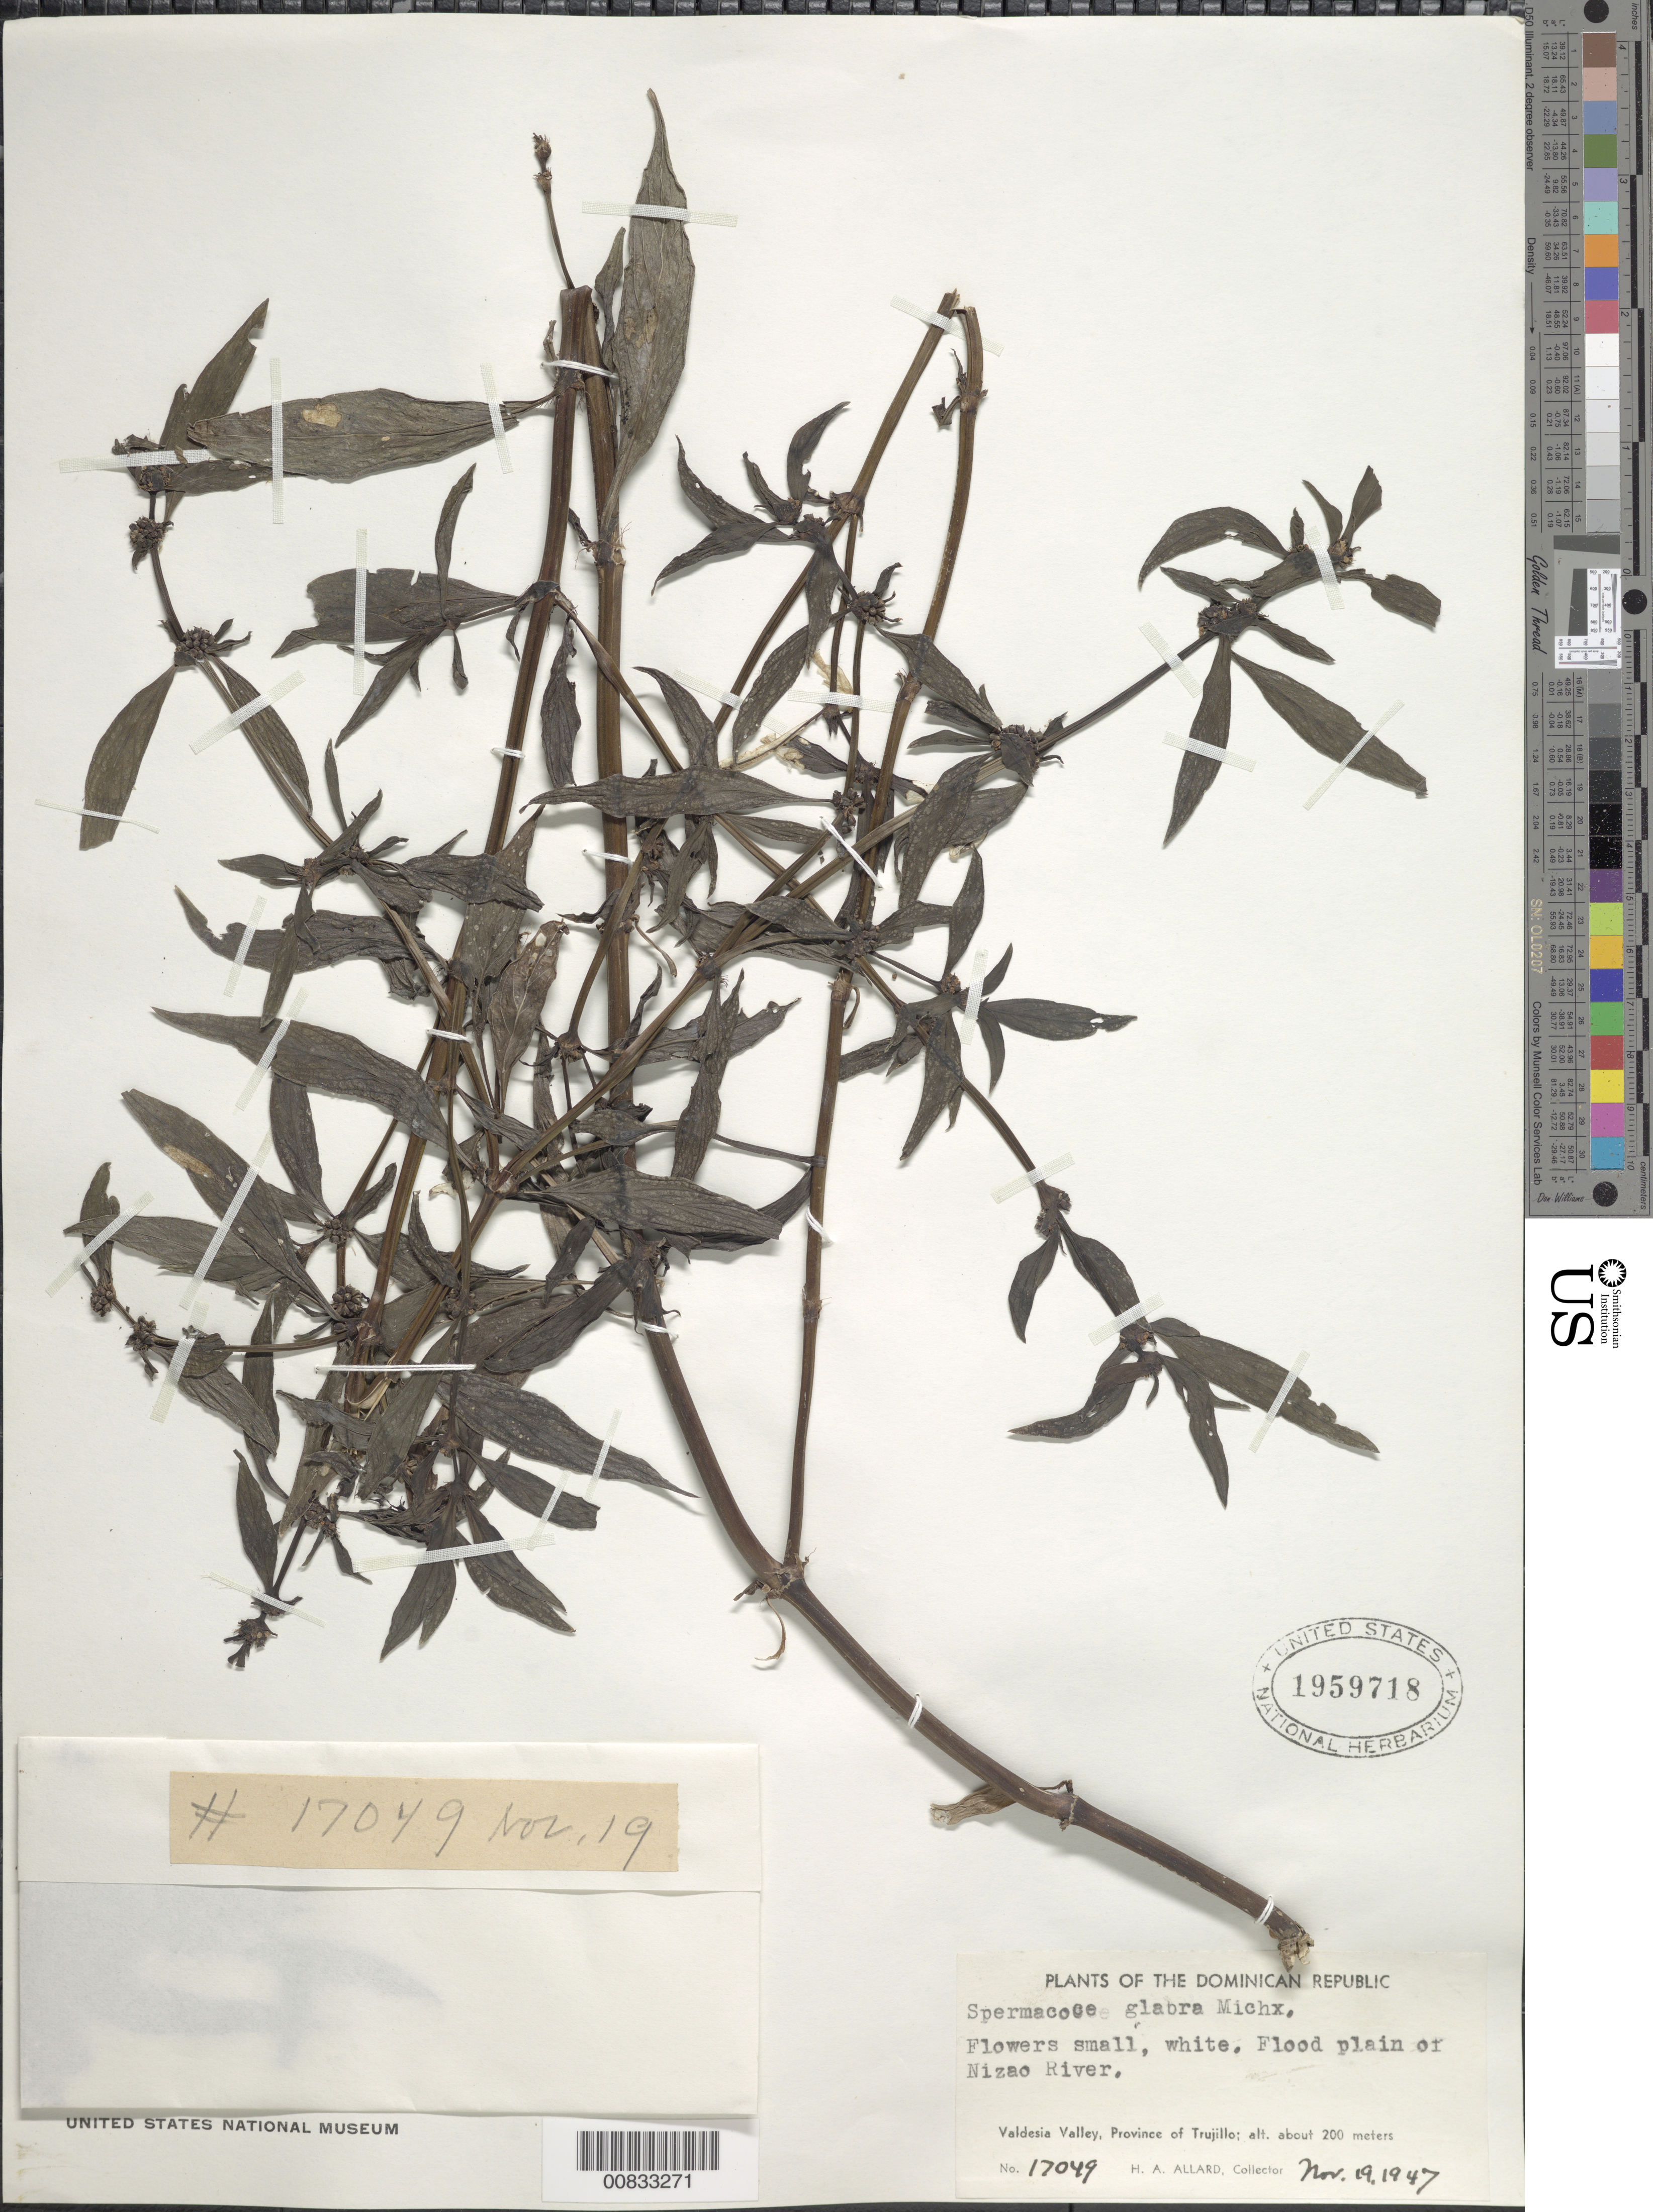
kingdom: Plantae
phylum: Tracheophyta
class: Magnoliopsida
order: Gentianales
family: Rubiaceae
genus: Spermacoce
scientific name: Spermacoce glabra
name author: Michx.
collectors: H. A. Allard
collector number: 17049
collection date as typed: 19 Aug 1947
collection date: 1947-08-19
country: Dominican Republic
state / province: San Cristobal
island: Hispaniola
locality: Valdesia Valley, Nizao River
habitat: Flood plain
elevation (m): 200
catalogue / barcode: US 1959718